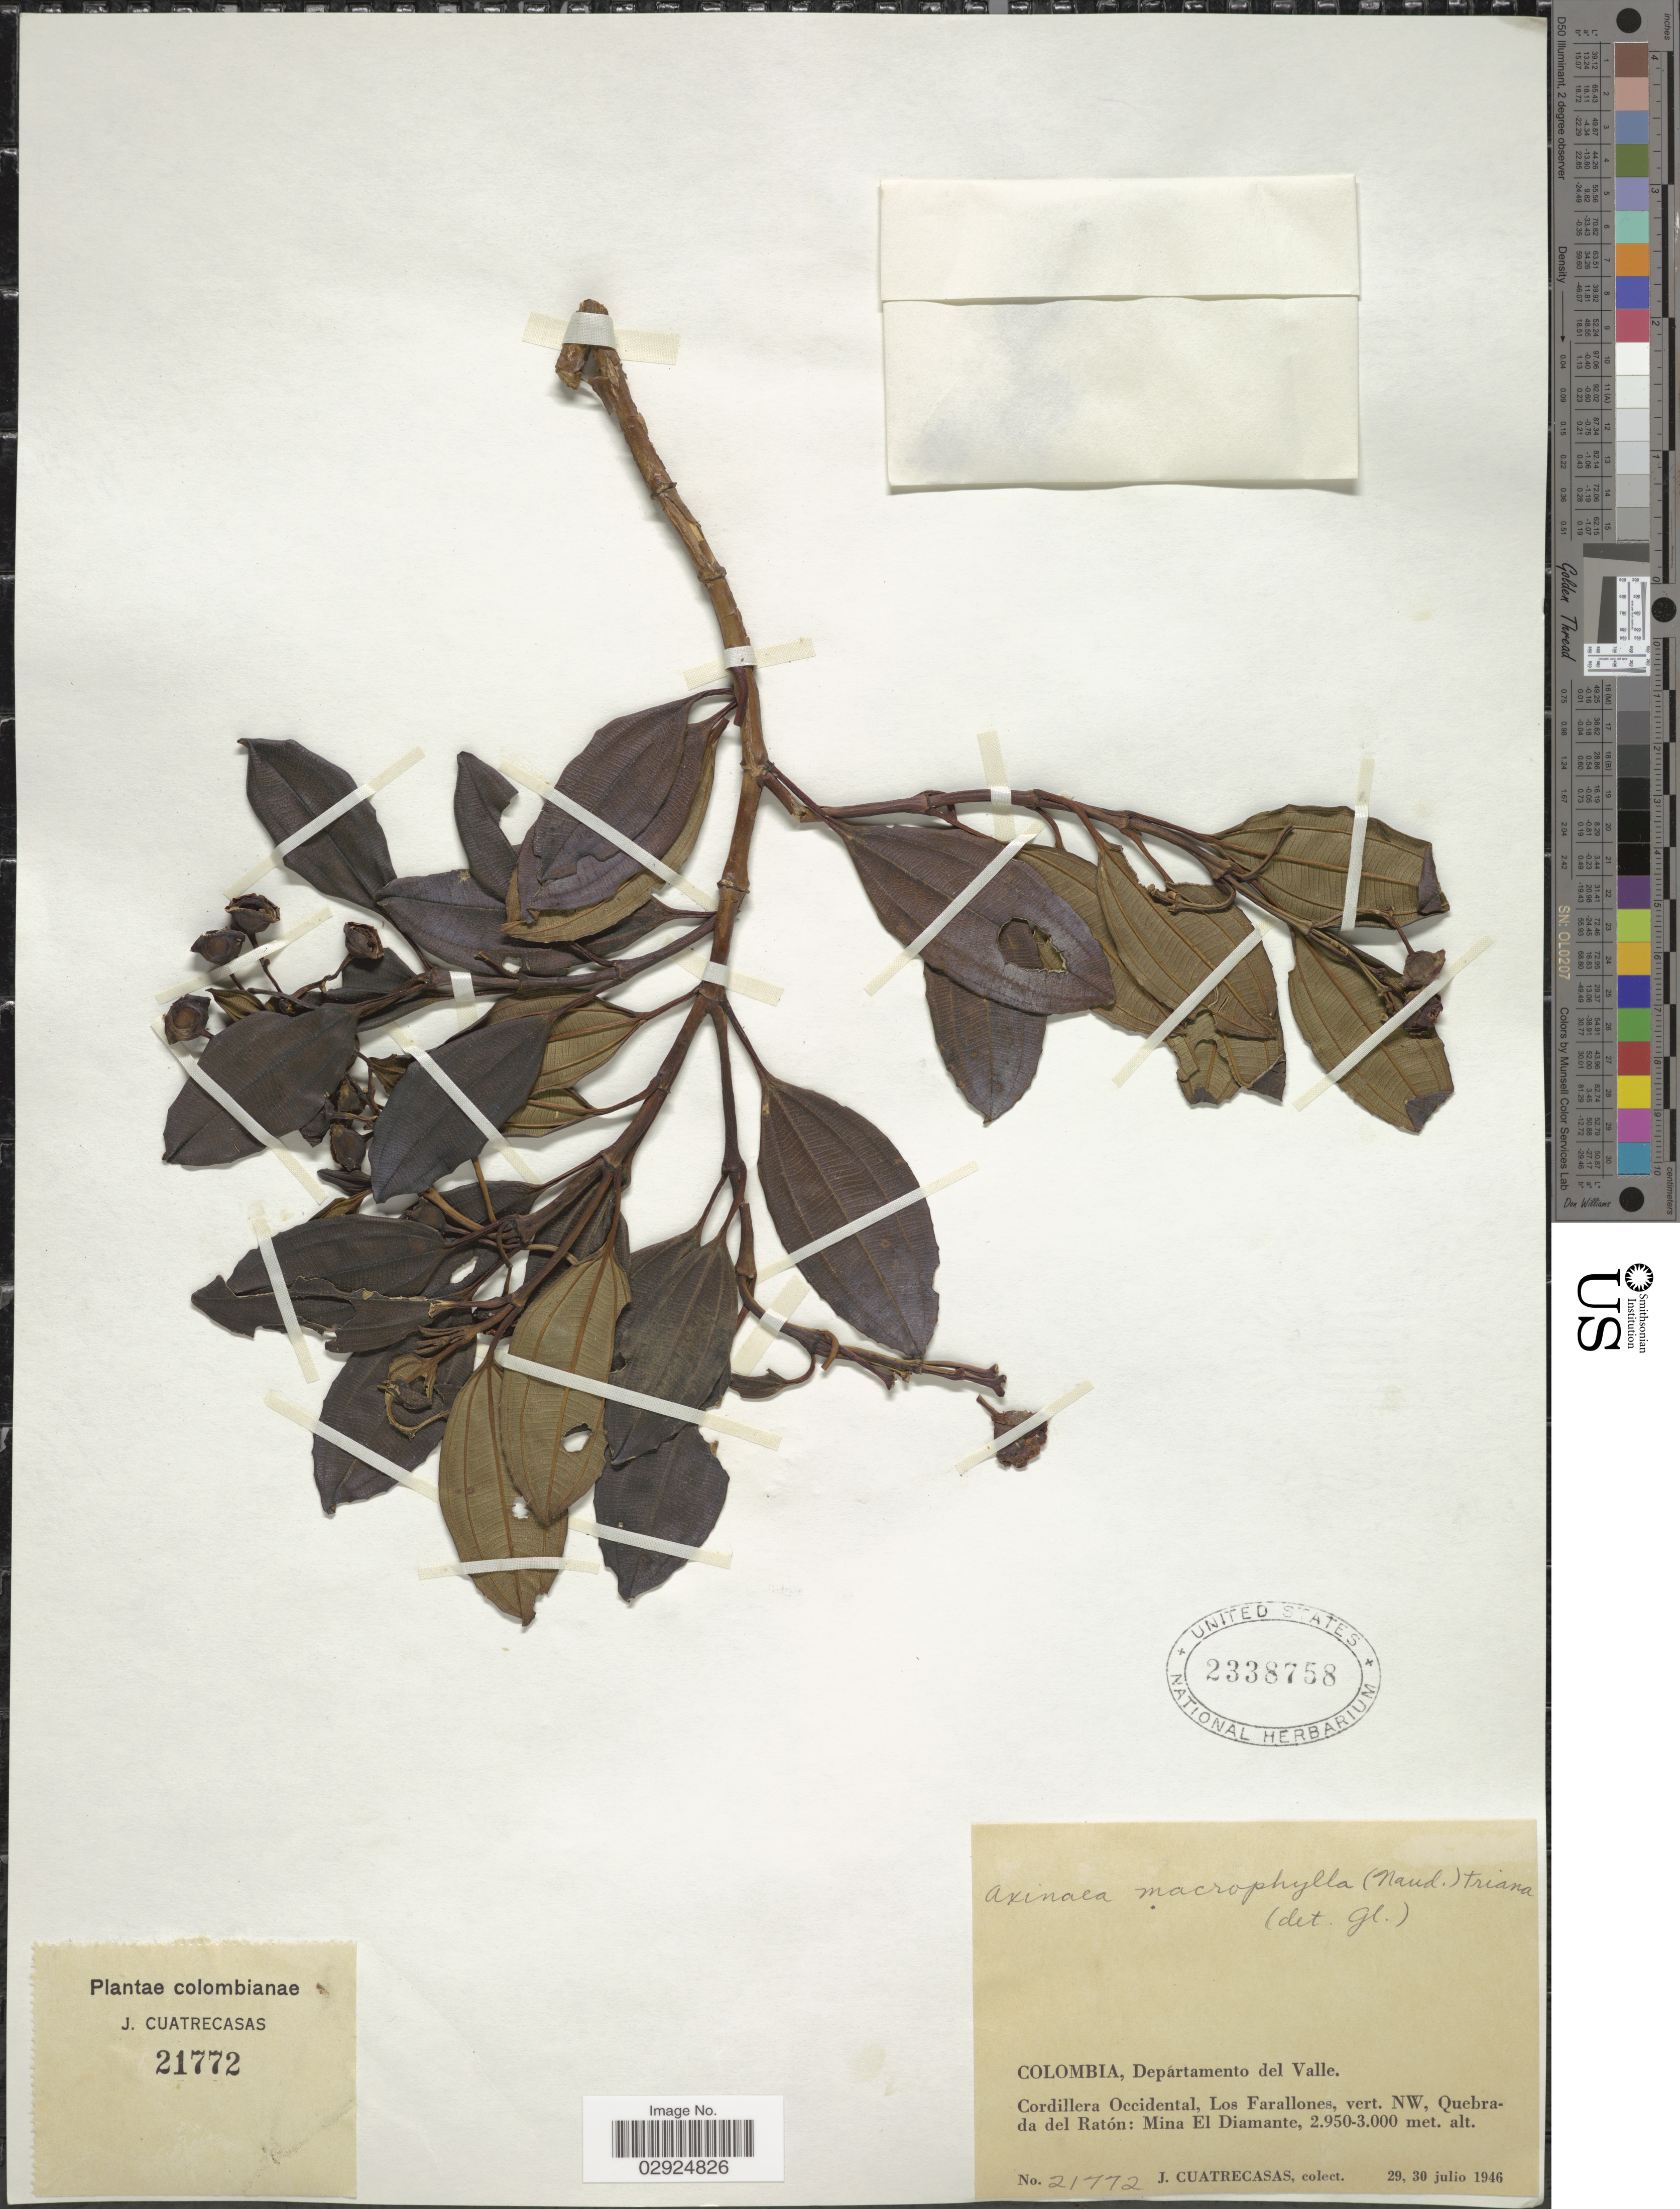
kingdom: Plantae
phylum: Tracheophyta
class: Magnoliopsida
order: Myrtales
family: Melastomataceae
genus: Axinaea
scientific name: Axinaea macrophylla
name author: (Naudin) Triana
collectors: J. Cuatrecasas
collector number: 21772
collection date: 1946-07-29/1946-07-30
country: Colombia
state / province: Valle del Cauca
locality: Departamento del Valle. Cordillera Occidental, Los Farallones, vert. NW, Quebrada del Ratón: Mina El Diamante.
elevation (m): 2950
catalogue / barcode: US 2338758